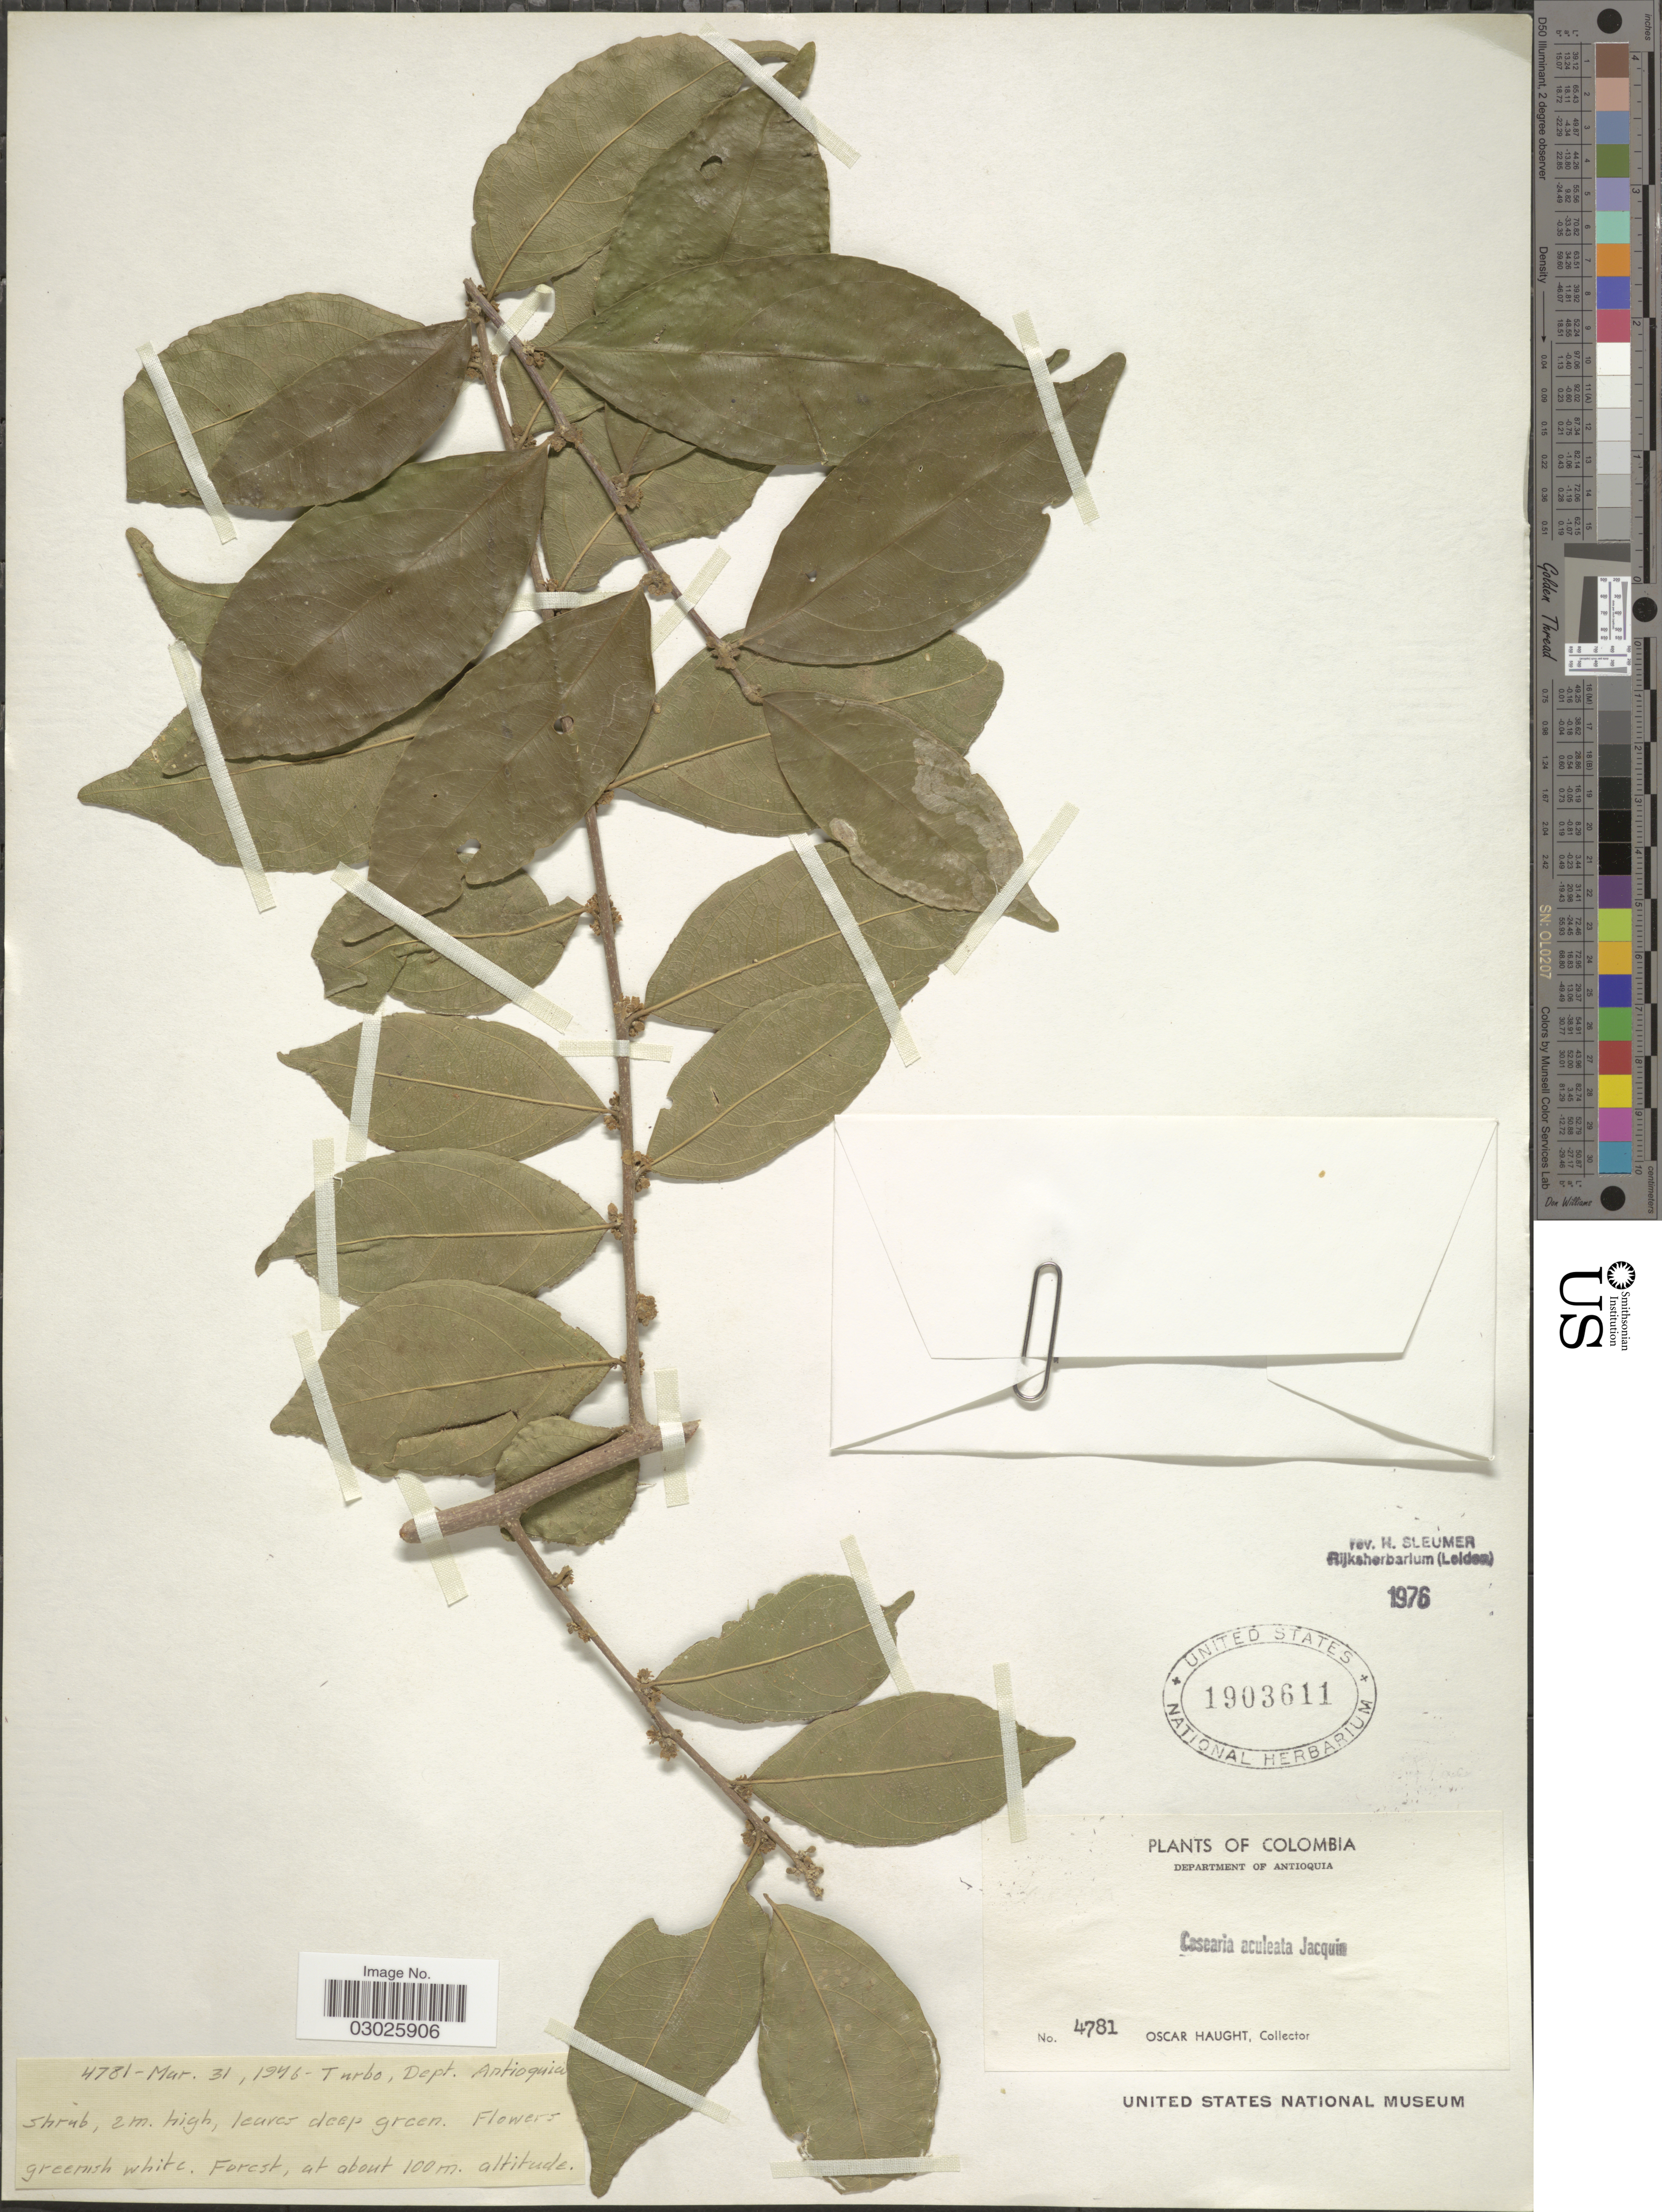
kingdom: Plantae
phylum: Tracheophyta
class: Magnoliopsida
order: Malpighiales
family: Salicaceae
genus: Casearia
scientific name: Casearia aculeata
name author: Jacq.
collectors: O. L. Haught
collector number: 4781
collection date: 1946-03-31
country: Colombia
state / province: Antioquia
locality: Turbo, Dept. Antioquia. Department of Antioquia.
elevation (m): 100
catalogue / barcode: US 1903611